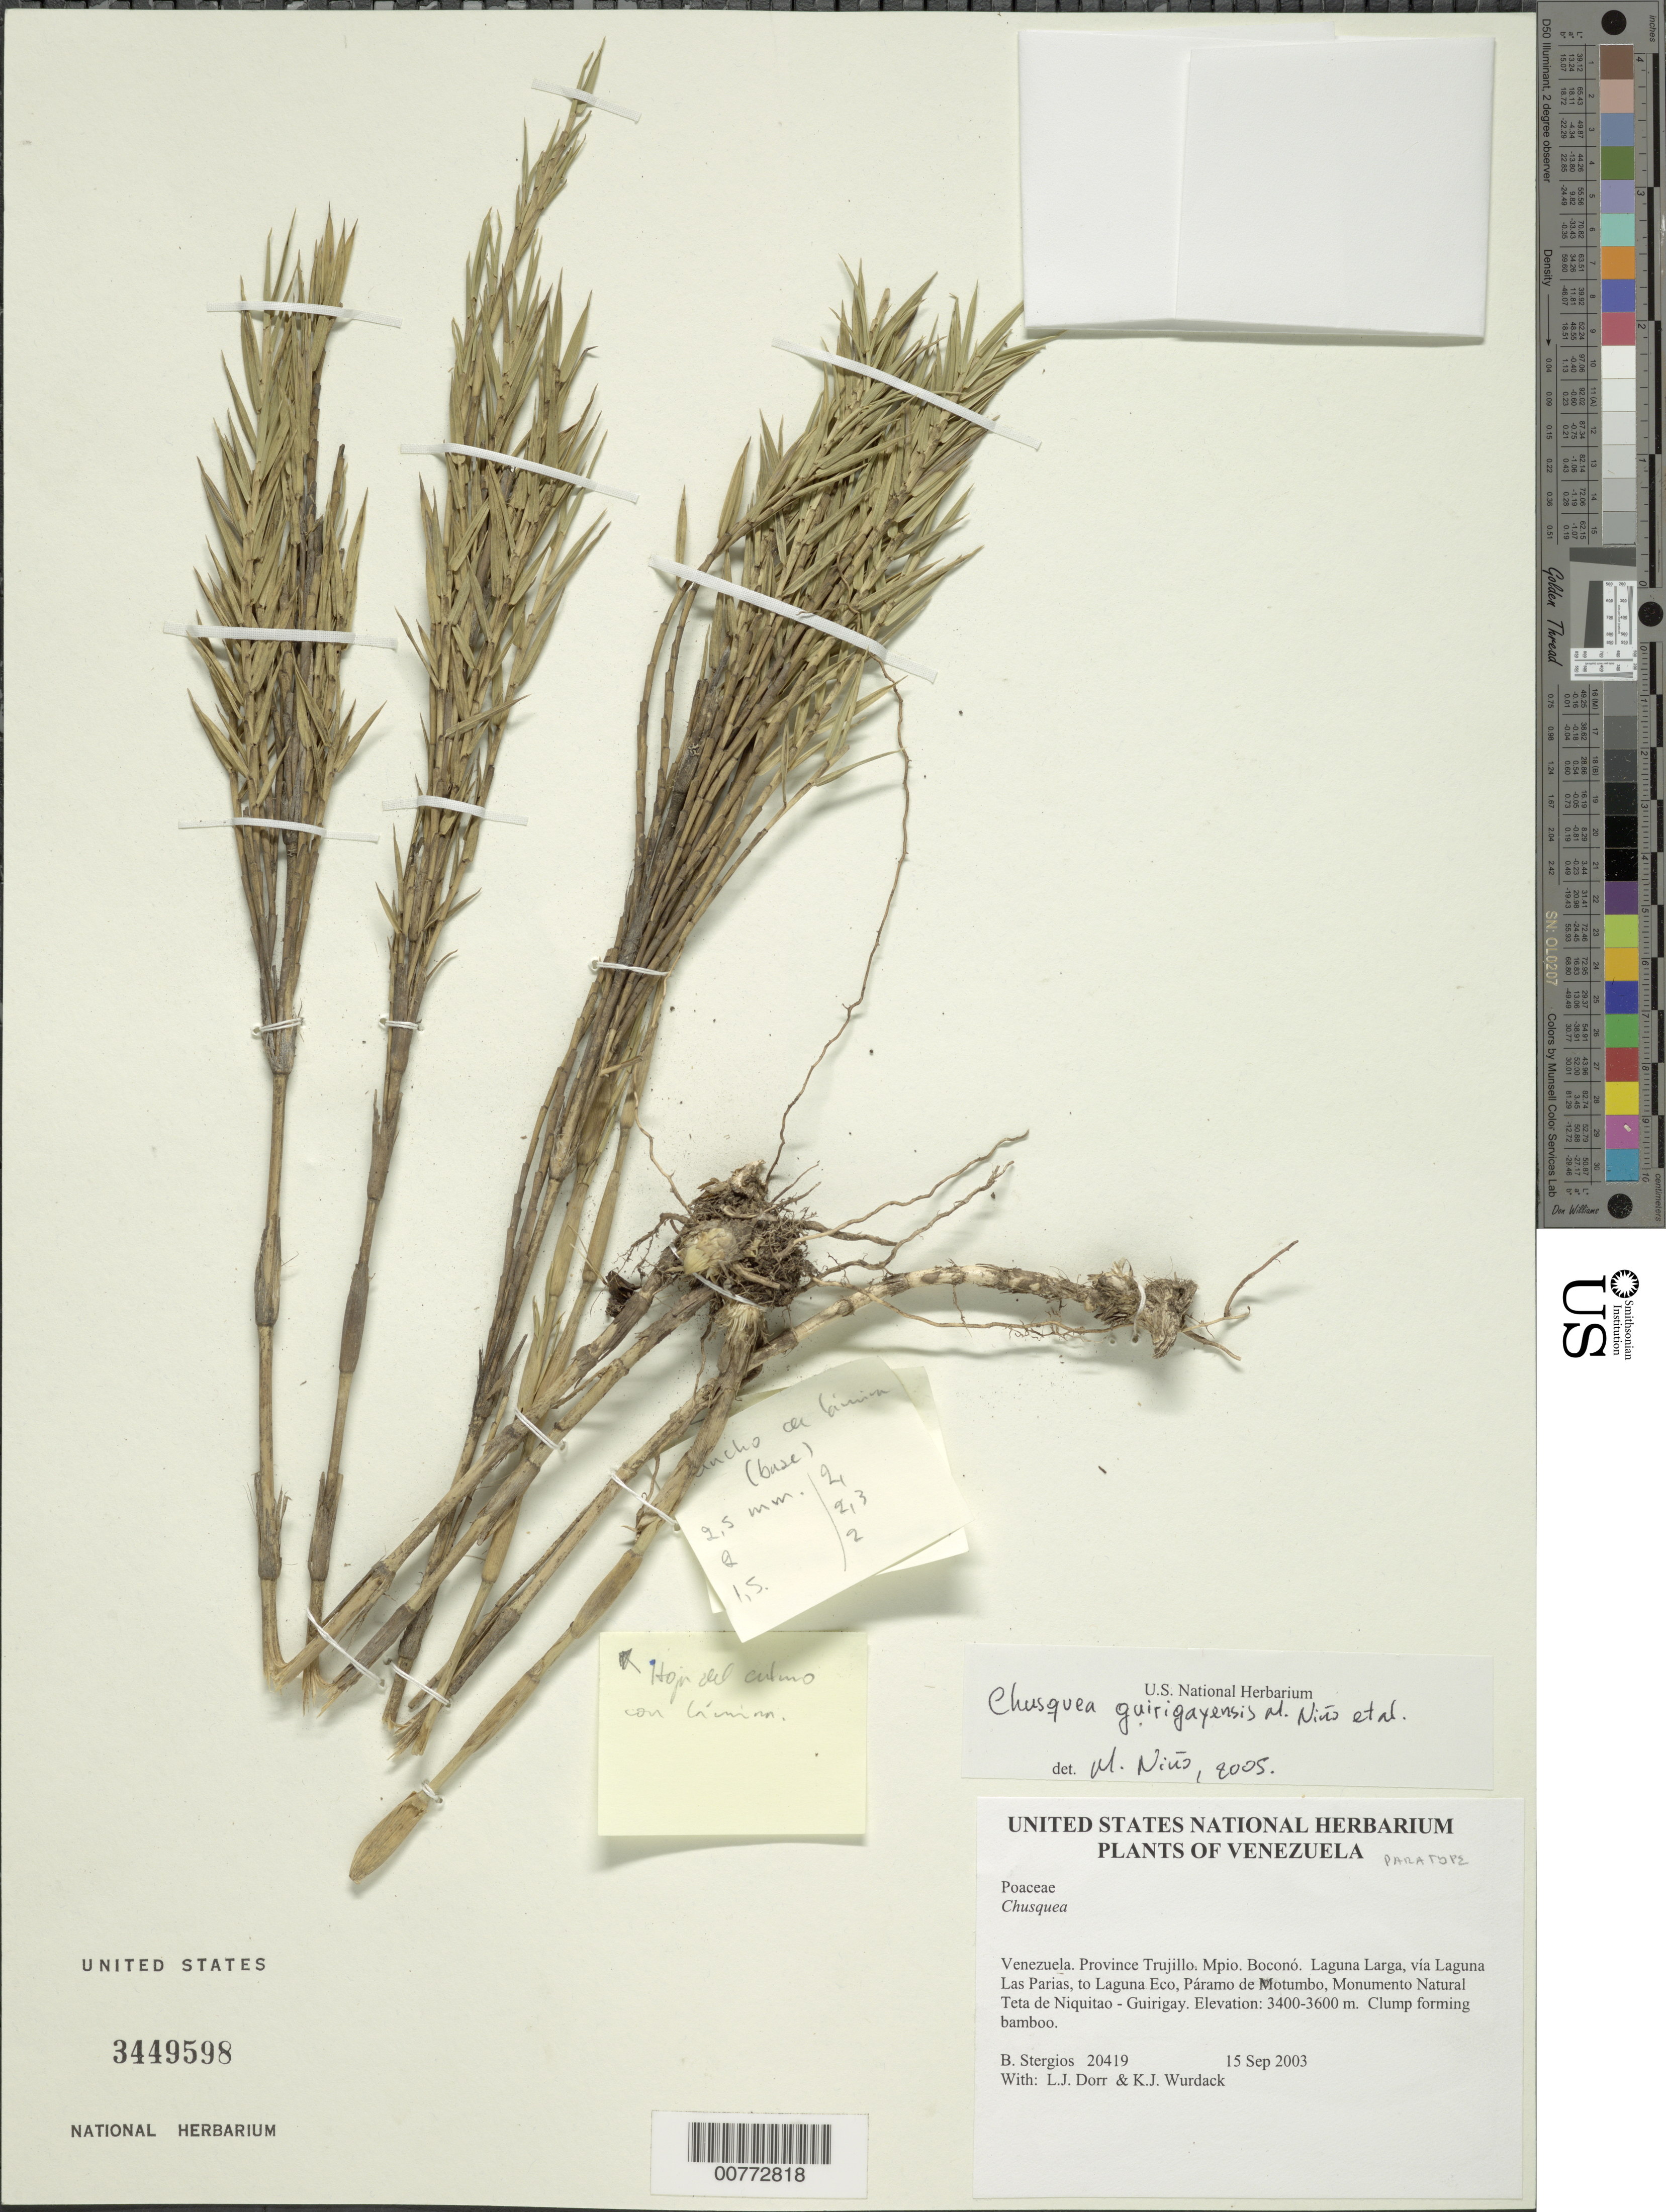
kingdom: Plantae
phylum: Tracheophyta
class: Liliopsida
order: Poales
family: Poaceae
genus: Chusquea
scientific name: Chusquea sp.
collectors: B. G. Stergios, L. J. Dorr & K. Wurdack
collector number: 20419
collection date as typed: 15 Sep 2003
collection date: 2003-09-15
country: Venezuela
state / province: Trujillo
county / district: Boconó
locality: Laguna Larga, vía Laguna Las Parias, to Laguna Eco, Páramo de Motumbo, Monumento Natural Teta de Niquitao - Guirigay.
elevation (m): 3400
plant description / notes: ISC, PORT, US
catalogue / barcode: US 3449598